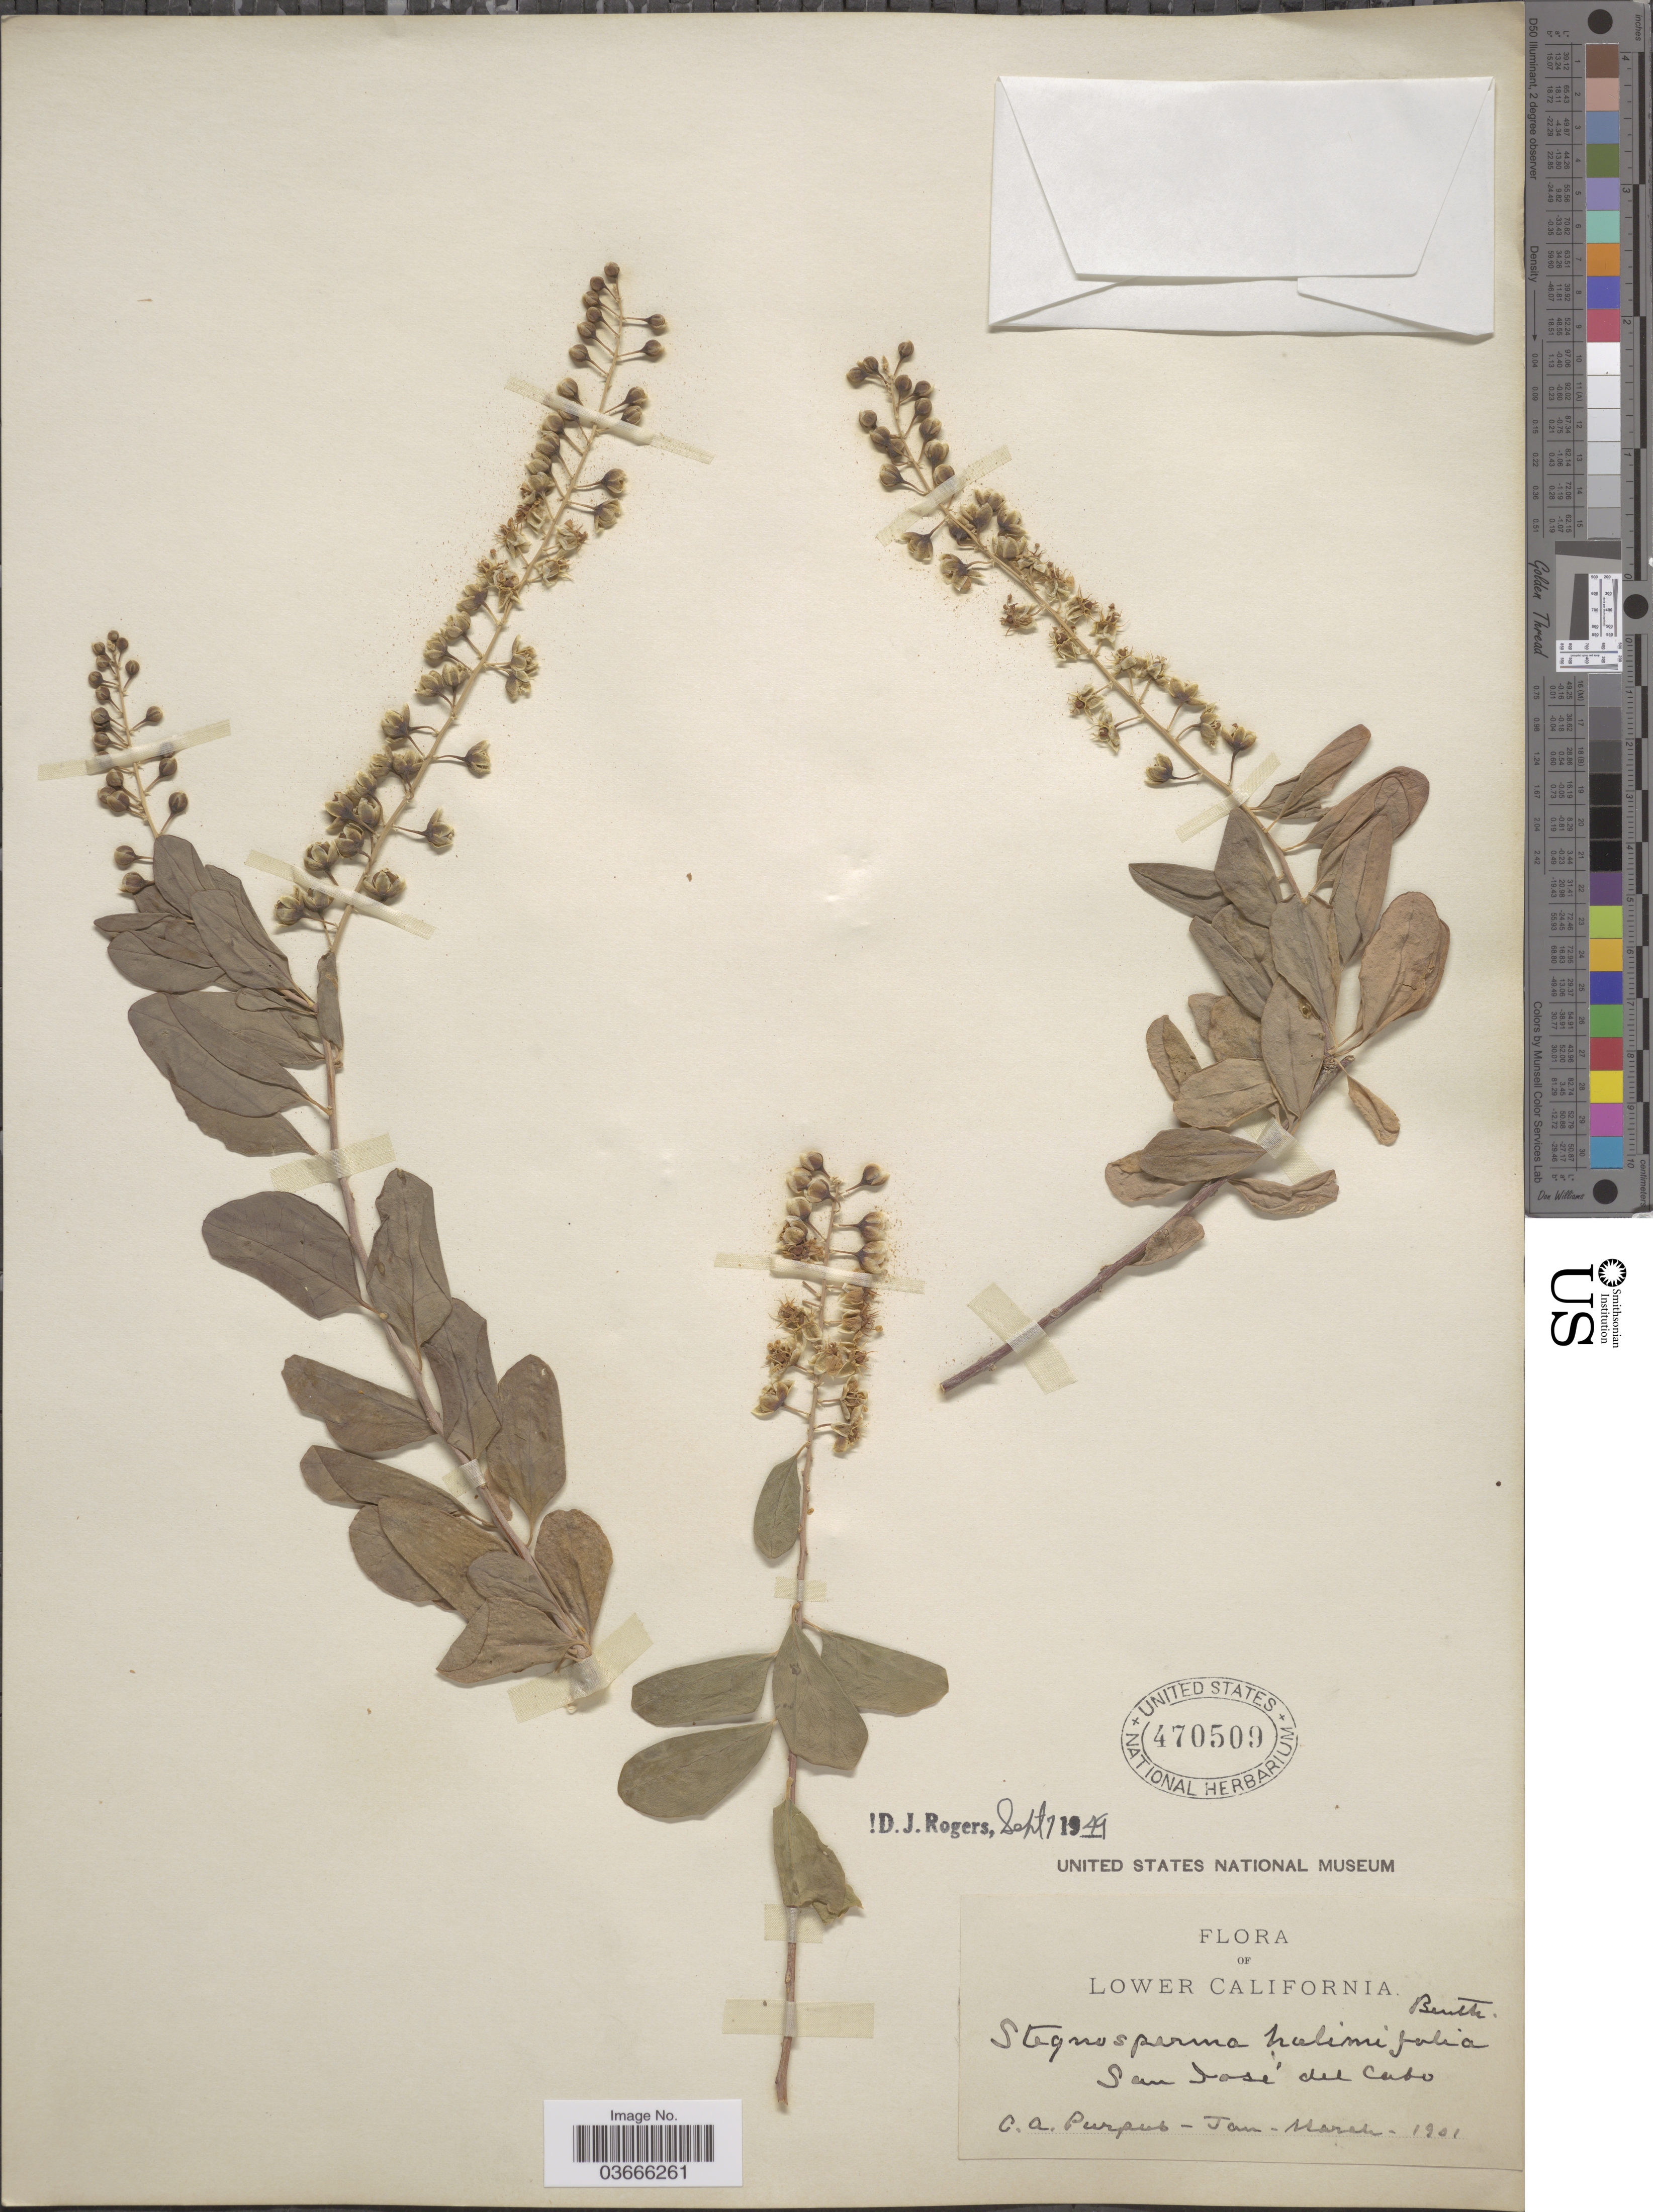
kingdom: Plantae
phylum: Tracheophyta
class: Magnoliopsida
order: Caryophyllales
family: Stegnospermataceae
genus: Stegnosperma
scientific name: Stegnosperma halimifolium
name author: Benth.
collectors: C. A. Purpus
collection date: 1901-01/1901-03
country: Mexico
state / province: Baja California Sur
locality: Lower California. San José del Cabo.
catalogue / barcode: US 470509